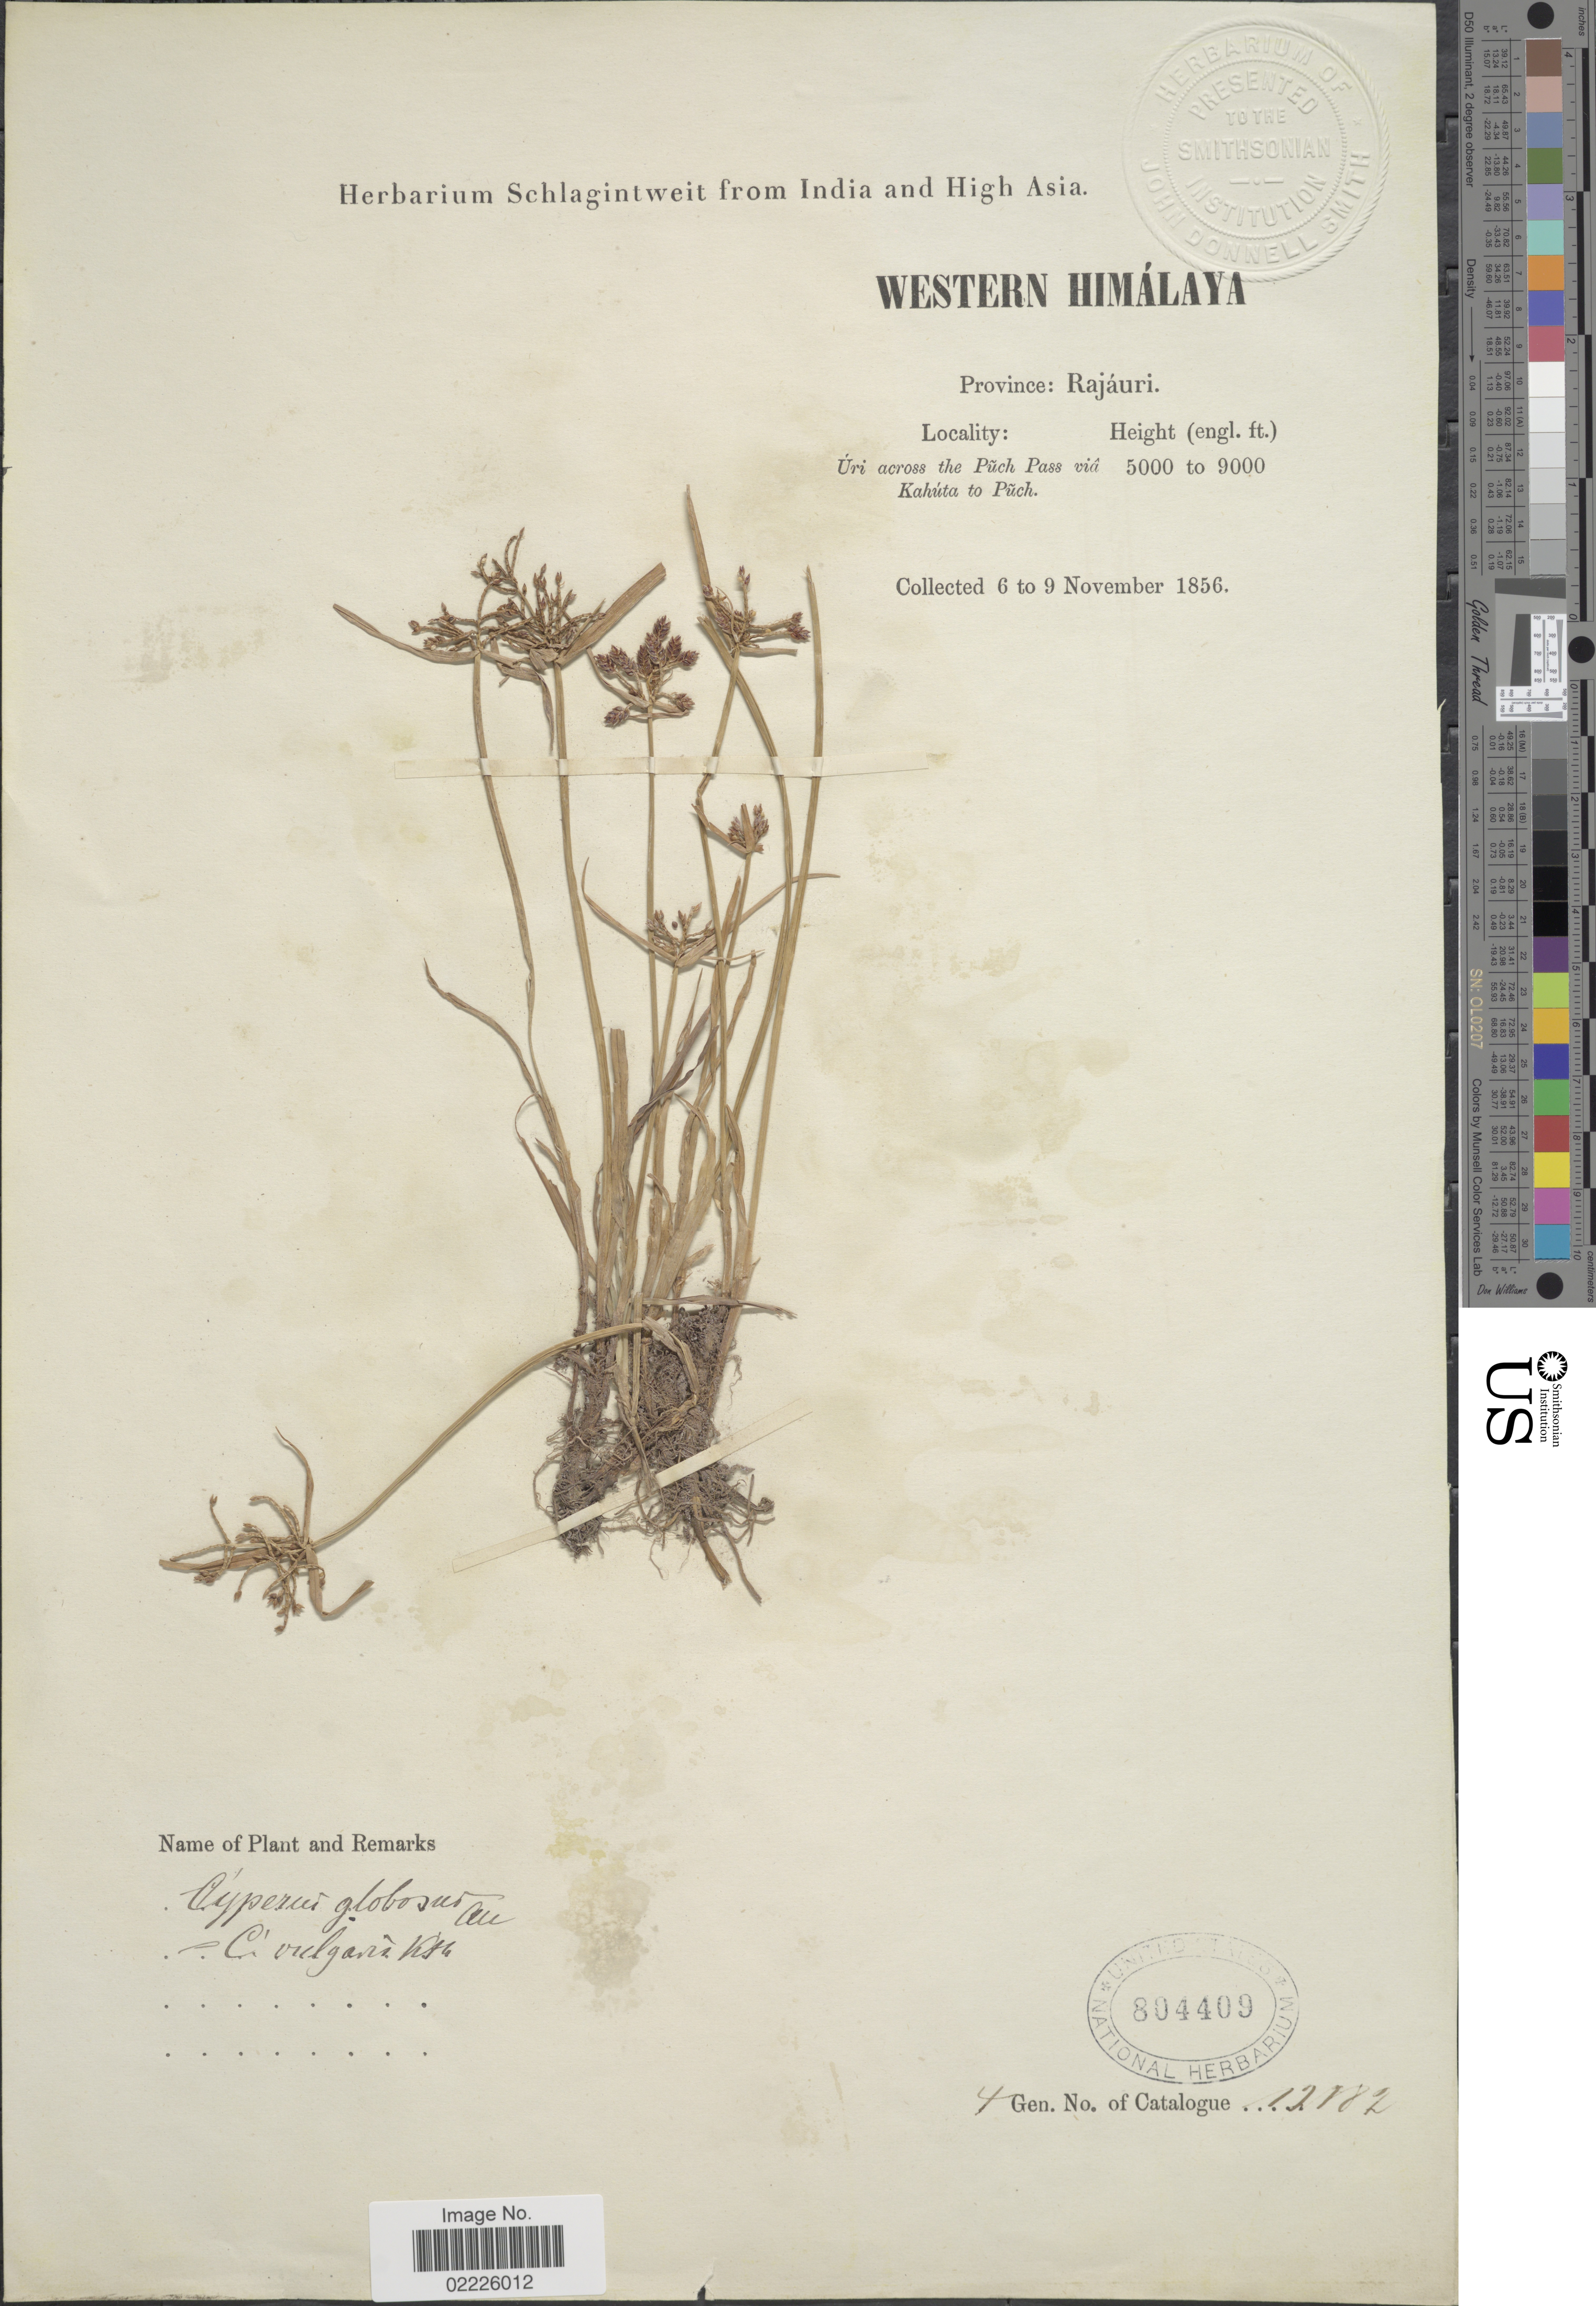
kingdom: Plantae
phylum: Tracheophyta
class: Liliopsida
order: Poales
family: Cyperaceae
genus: Cyperus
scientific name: Cyperus flavidus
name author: Retz.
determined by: Strong, Mark T., (BOT), Smithsonian Institution - National Museum of Natural History (UNITED STATES)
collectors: ex herb. Schlagintweit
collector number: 12182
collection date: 1856-11-06/1856-11-09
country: India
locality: Western Himalaya, Uri across the Puch Pass via Kahuta to Puch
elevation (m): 1524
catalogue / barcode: US 804409